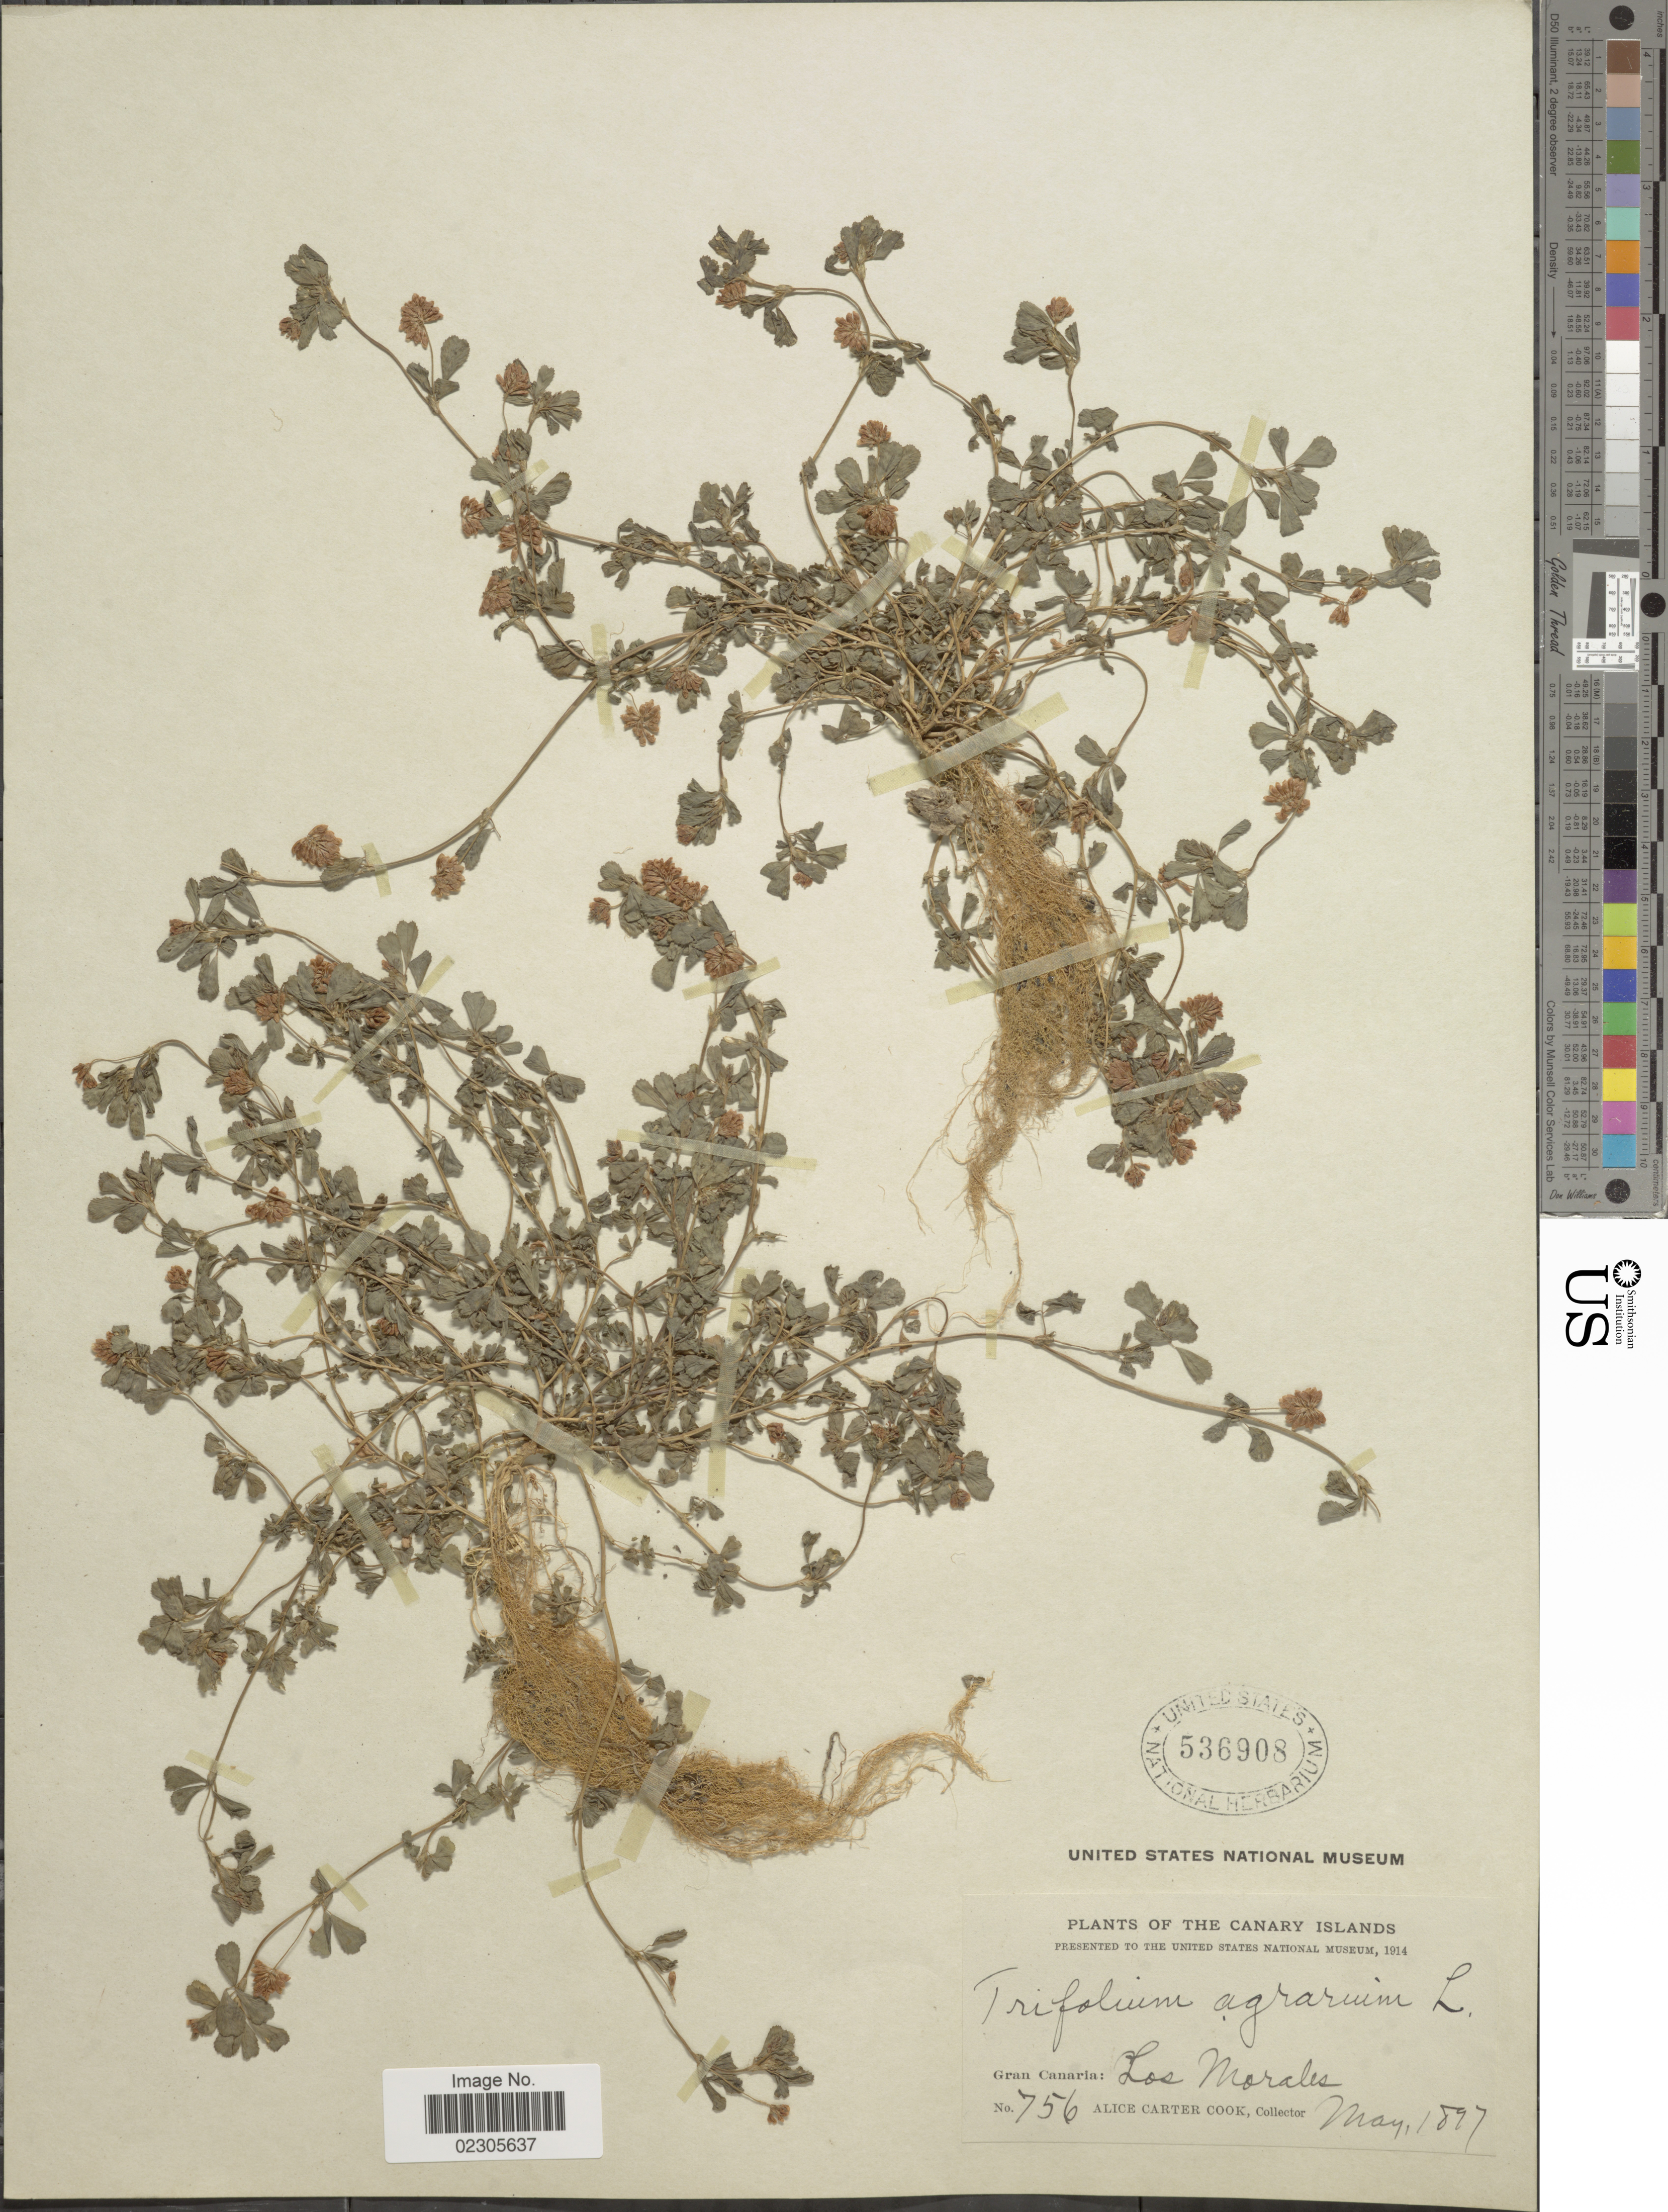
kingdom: Plantae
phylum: Tracheophyta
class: Magnoliopsida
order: Fabales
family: Fabaceae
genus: Trifolium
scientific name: Trifolium campestre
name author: Schreb.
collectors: Alice C. Cook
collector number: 756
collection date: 1897-05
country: Spain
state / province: Canarias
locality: Canary Islands, Gran Canaria: Los Morales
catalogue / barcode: US 536908